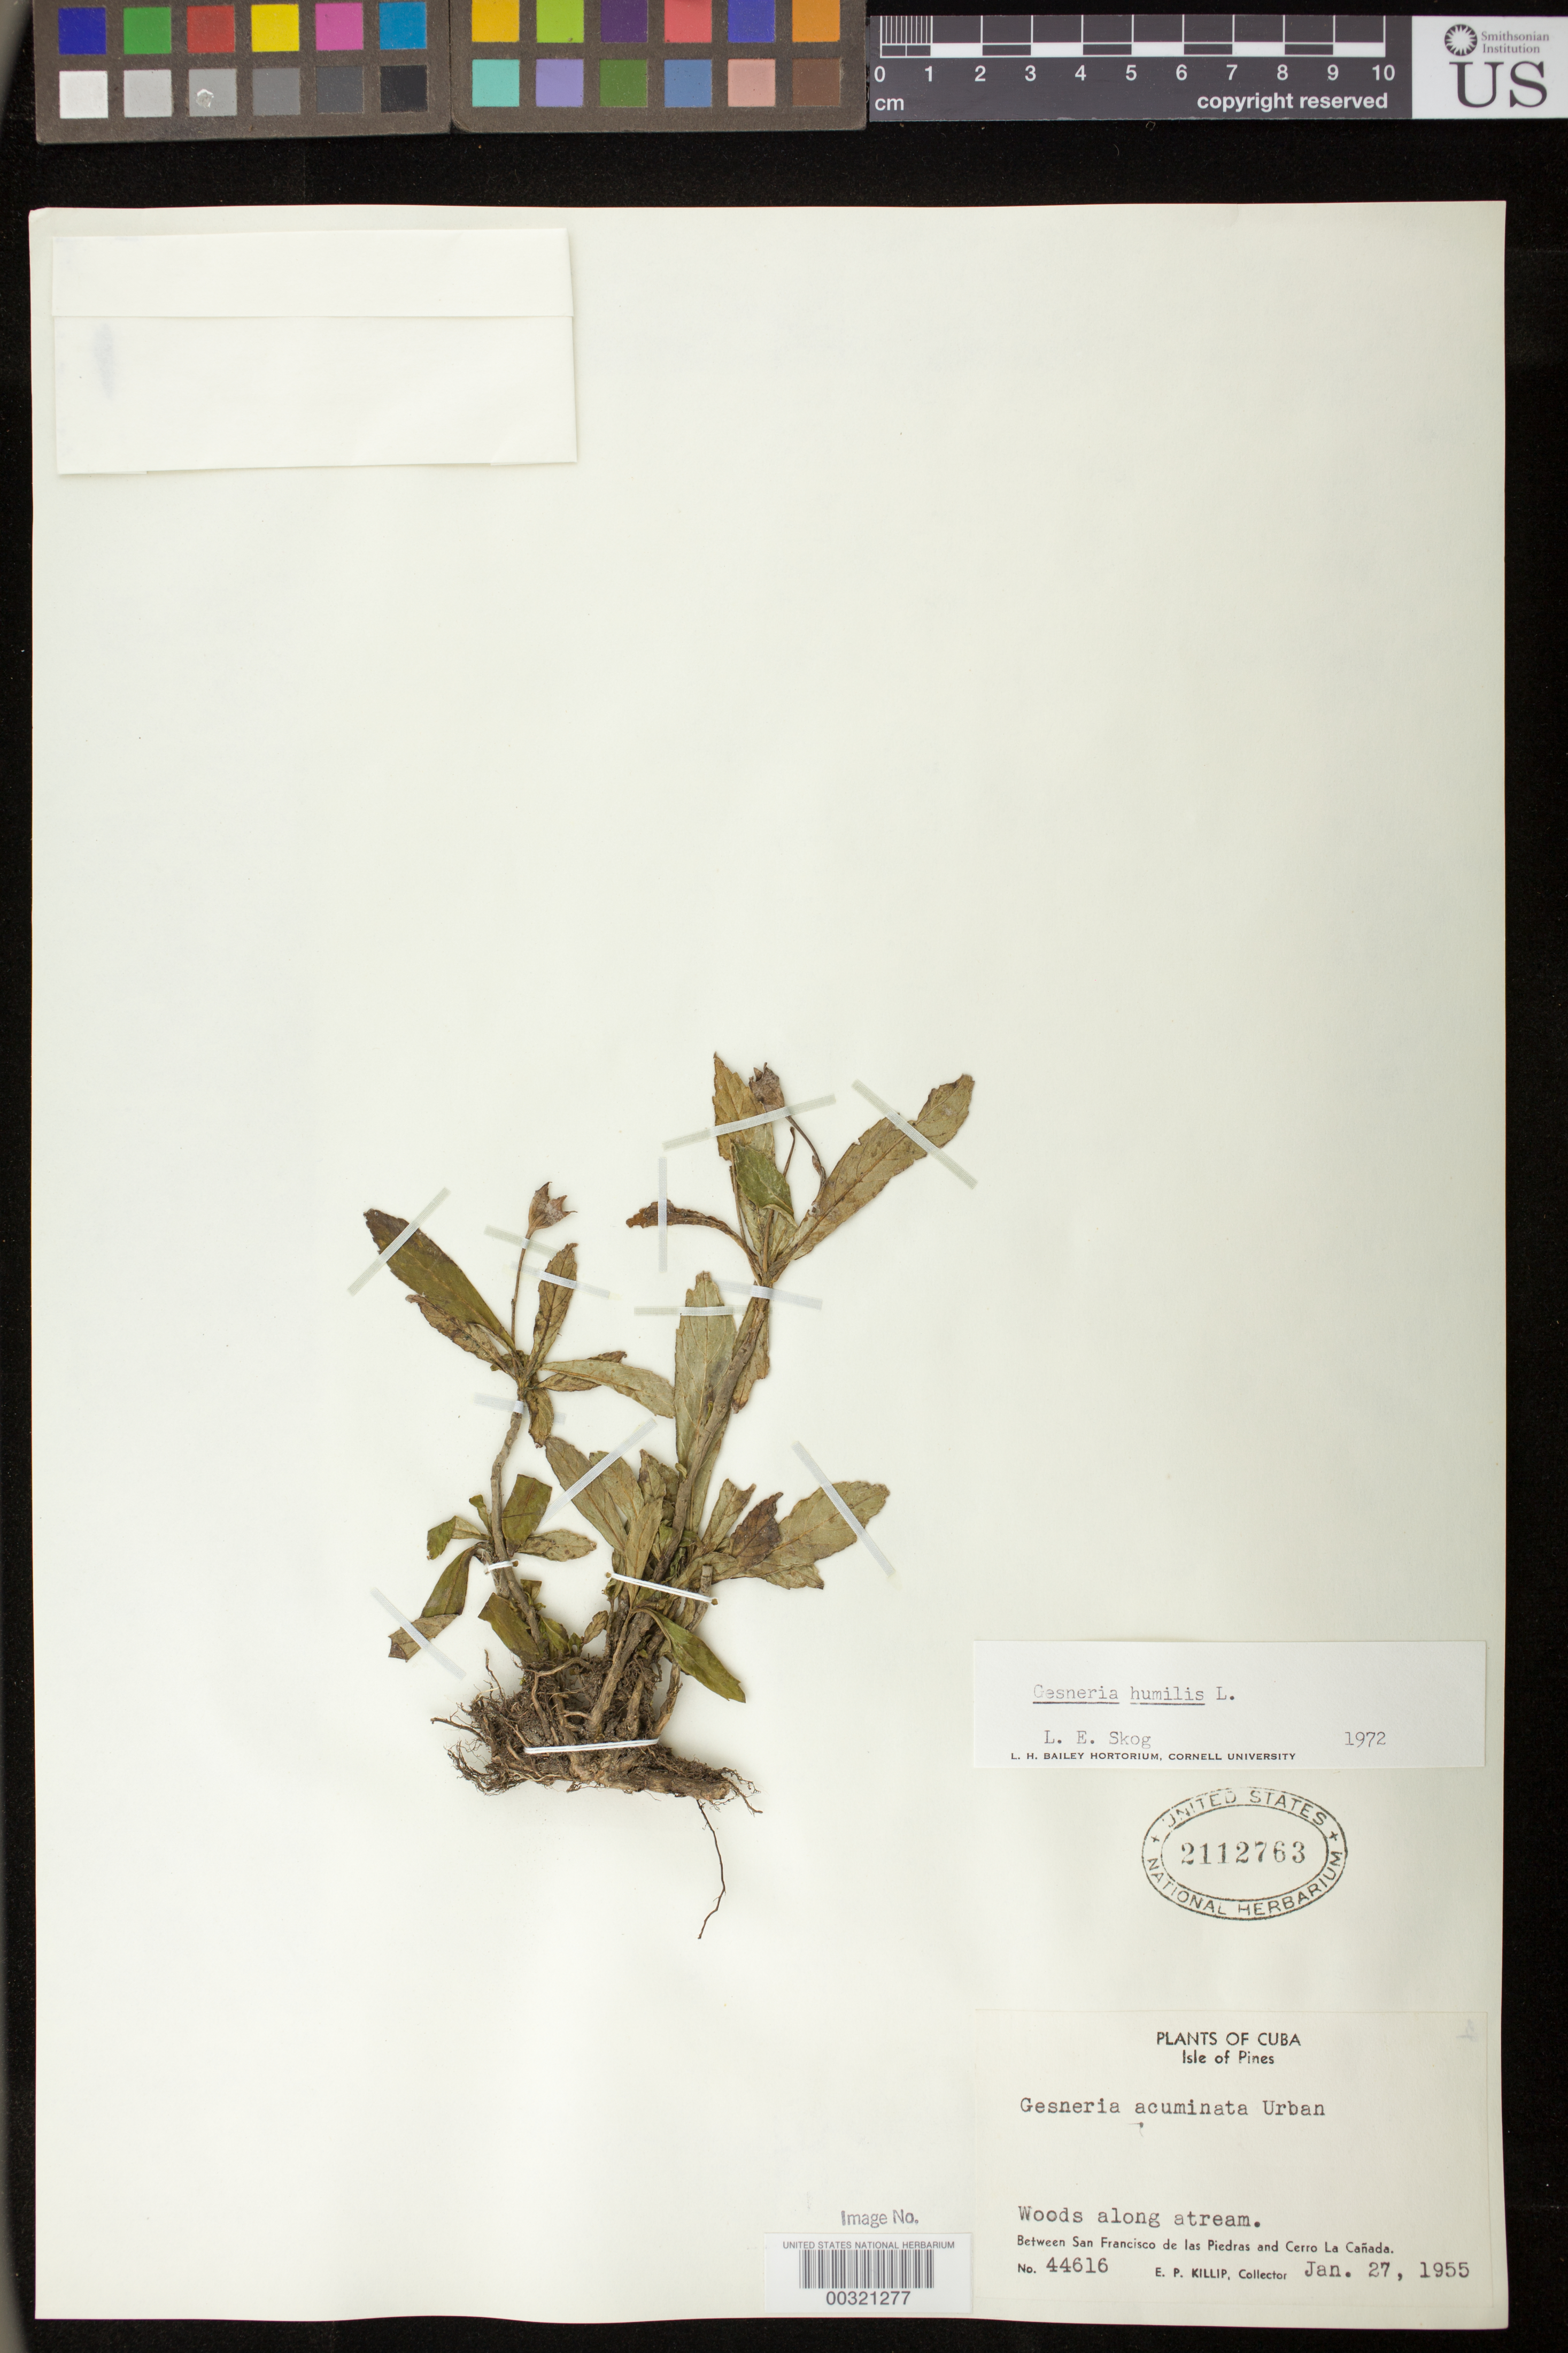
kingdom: Plantae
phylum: Tracheophyta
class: Magnoliopsida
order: Lamiales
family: Gesneriaceae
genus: Gesneria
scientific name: Gesneria humilis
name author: L.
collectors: E. P. Killip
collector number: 44616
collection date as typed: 27 Jan 1955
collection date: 1955-01-27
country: Cuba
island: Isla de la Juventud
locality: Isle of Pines, between San Francisco de las Piedras and Cerro la Cañada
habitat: Woods along stream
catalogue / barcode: US 2112763